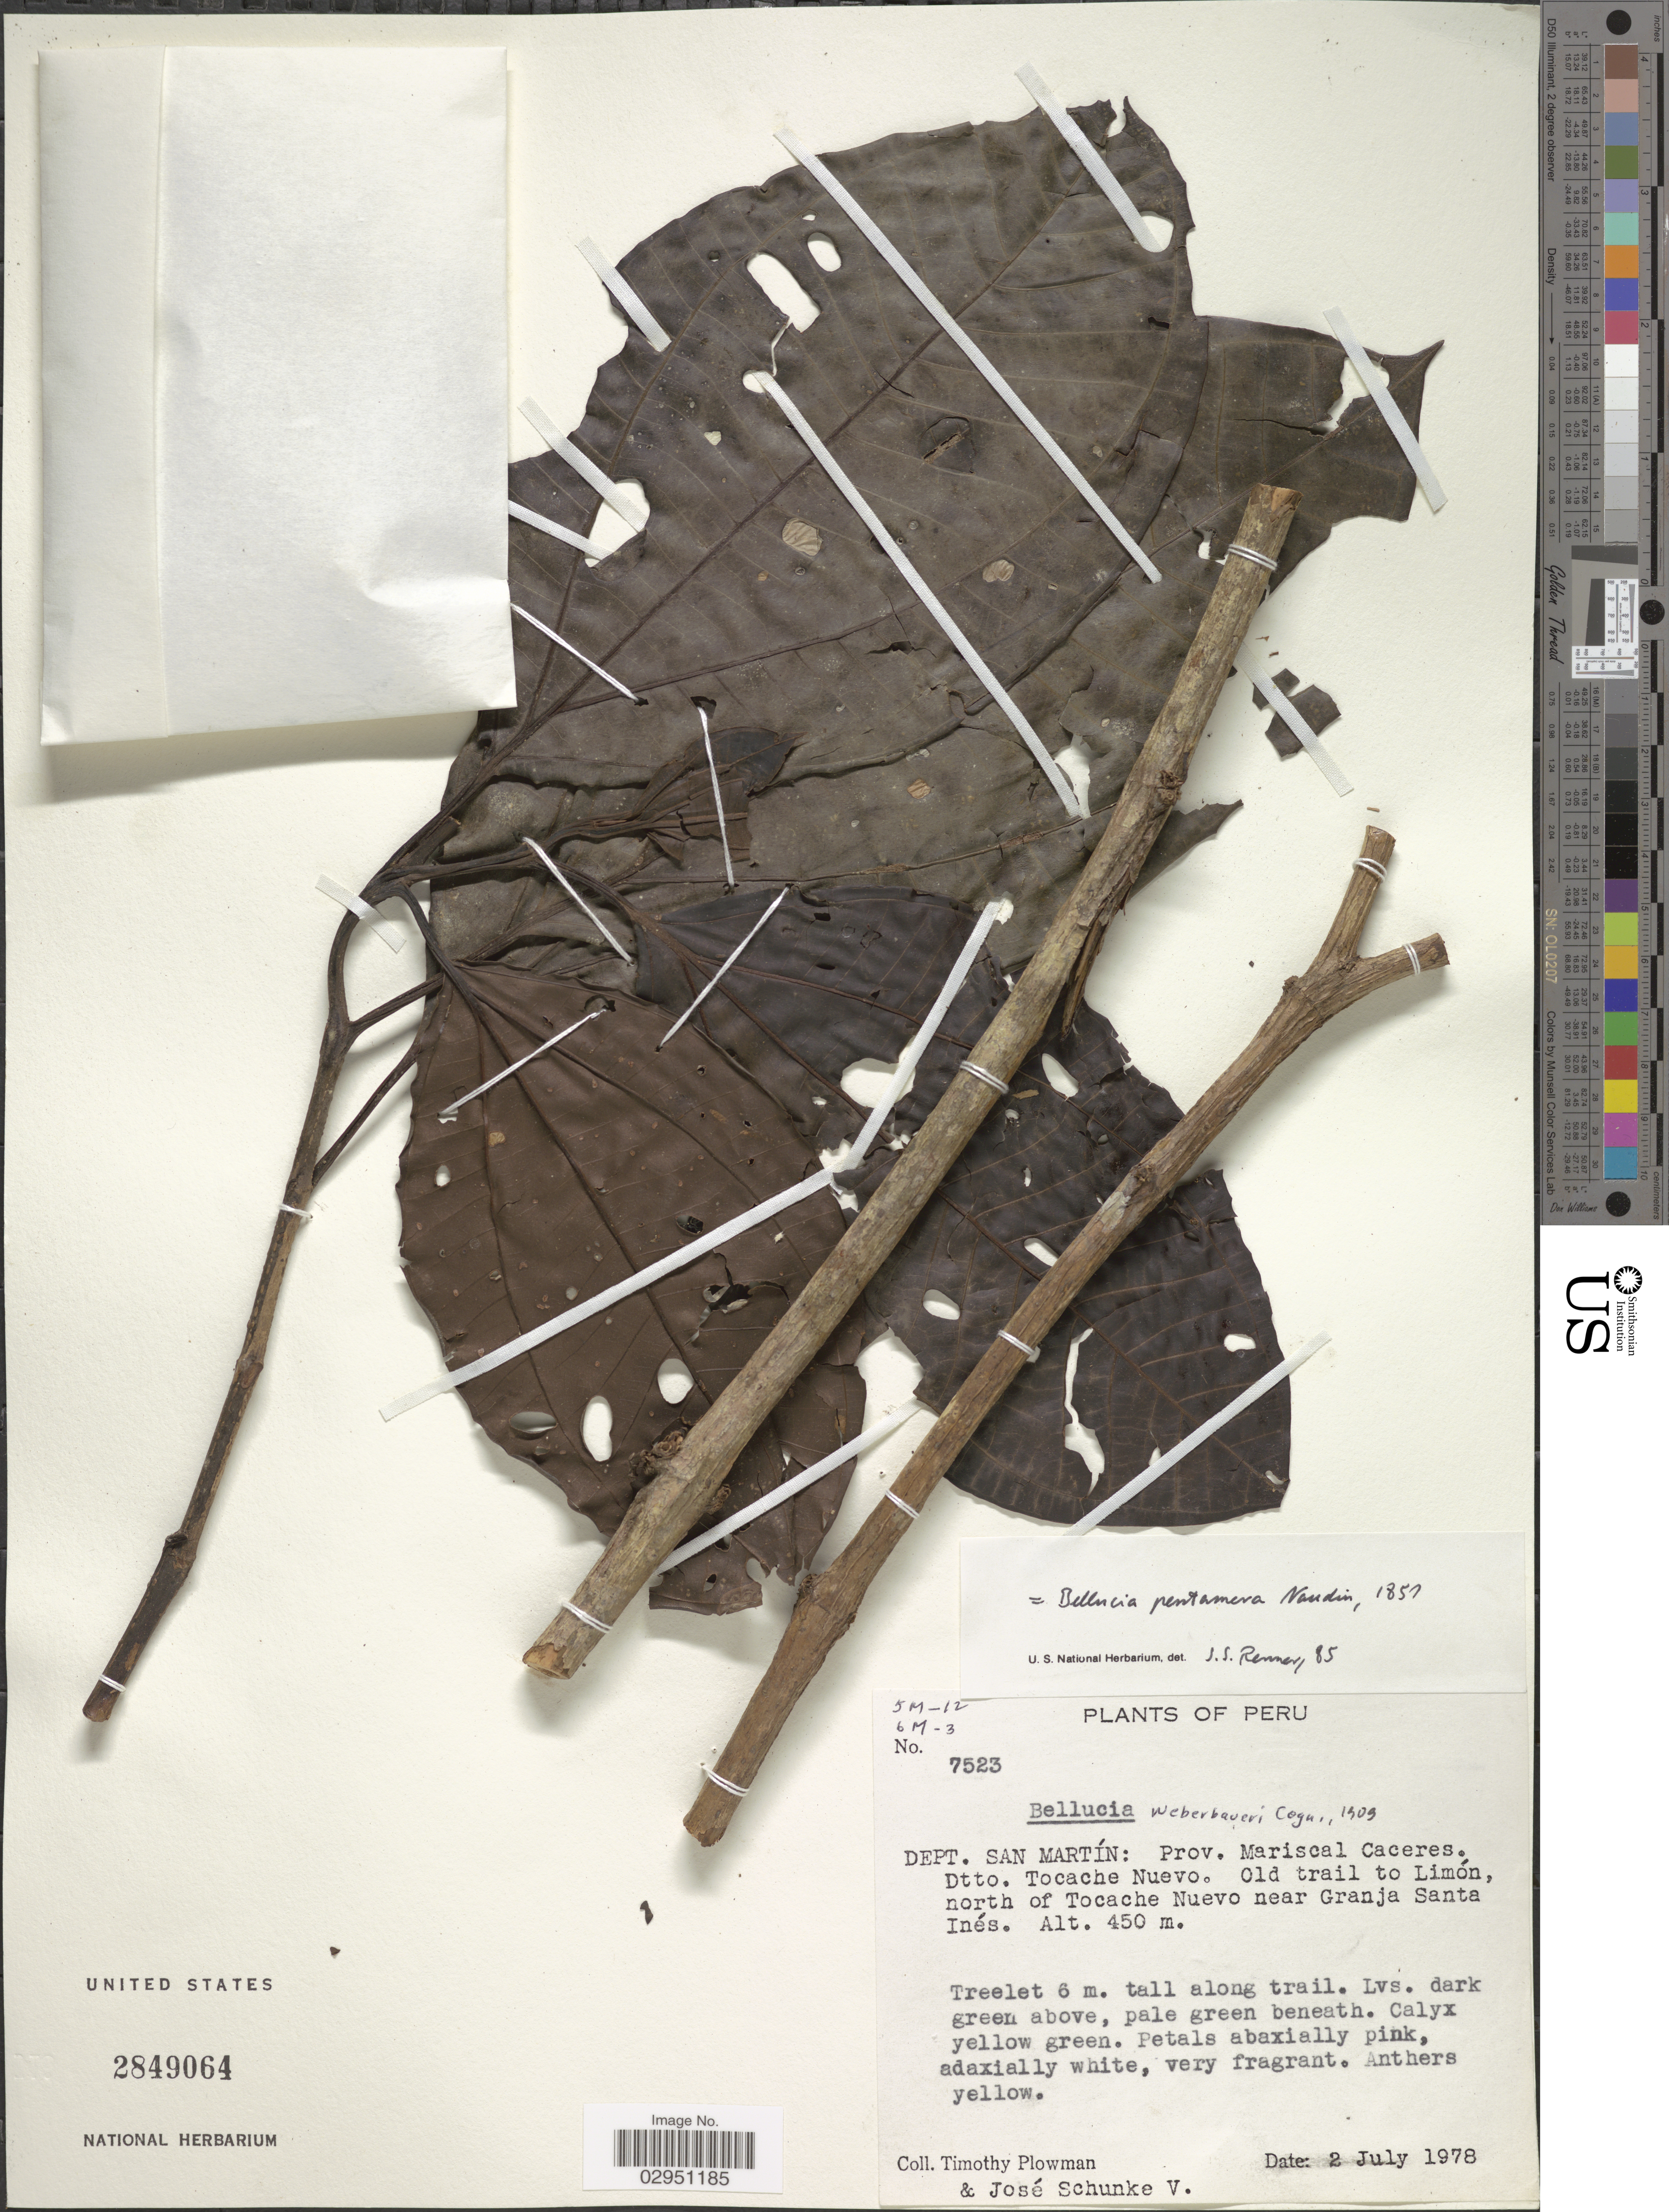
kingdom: Plantae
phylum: Tracheophyta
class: Magnoliopsida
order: Myrtales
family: Melastomataceae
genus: Bellucia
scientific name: Bellucia pentamera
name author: Naudin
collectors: T. Plowman & J. Schunke Vigo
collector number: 7523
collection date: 1978-07-02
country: Peru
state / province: San Martín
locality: Dept. San Martín: Prov. Mariscal Caceres. Dtto. Tocache Nuevo near Granja Santa Inés.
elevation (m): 450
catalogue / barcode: US 2849064